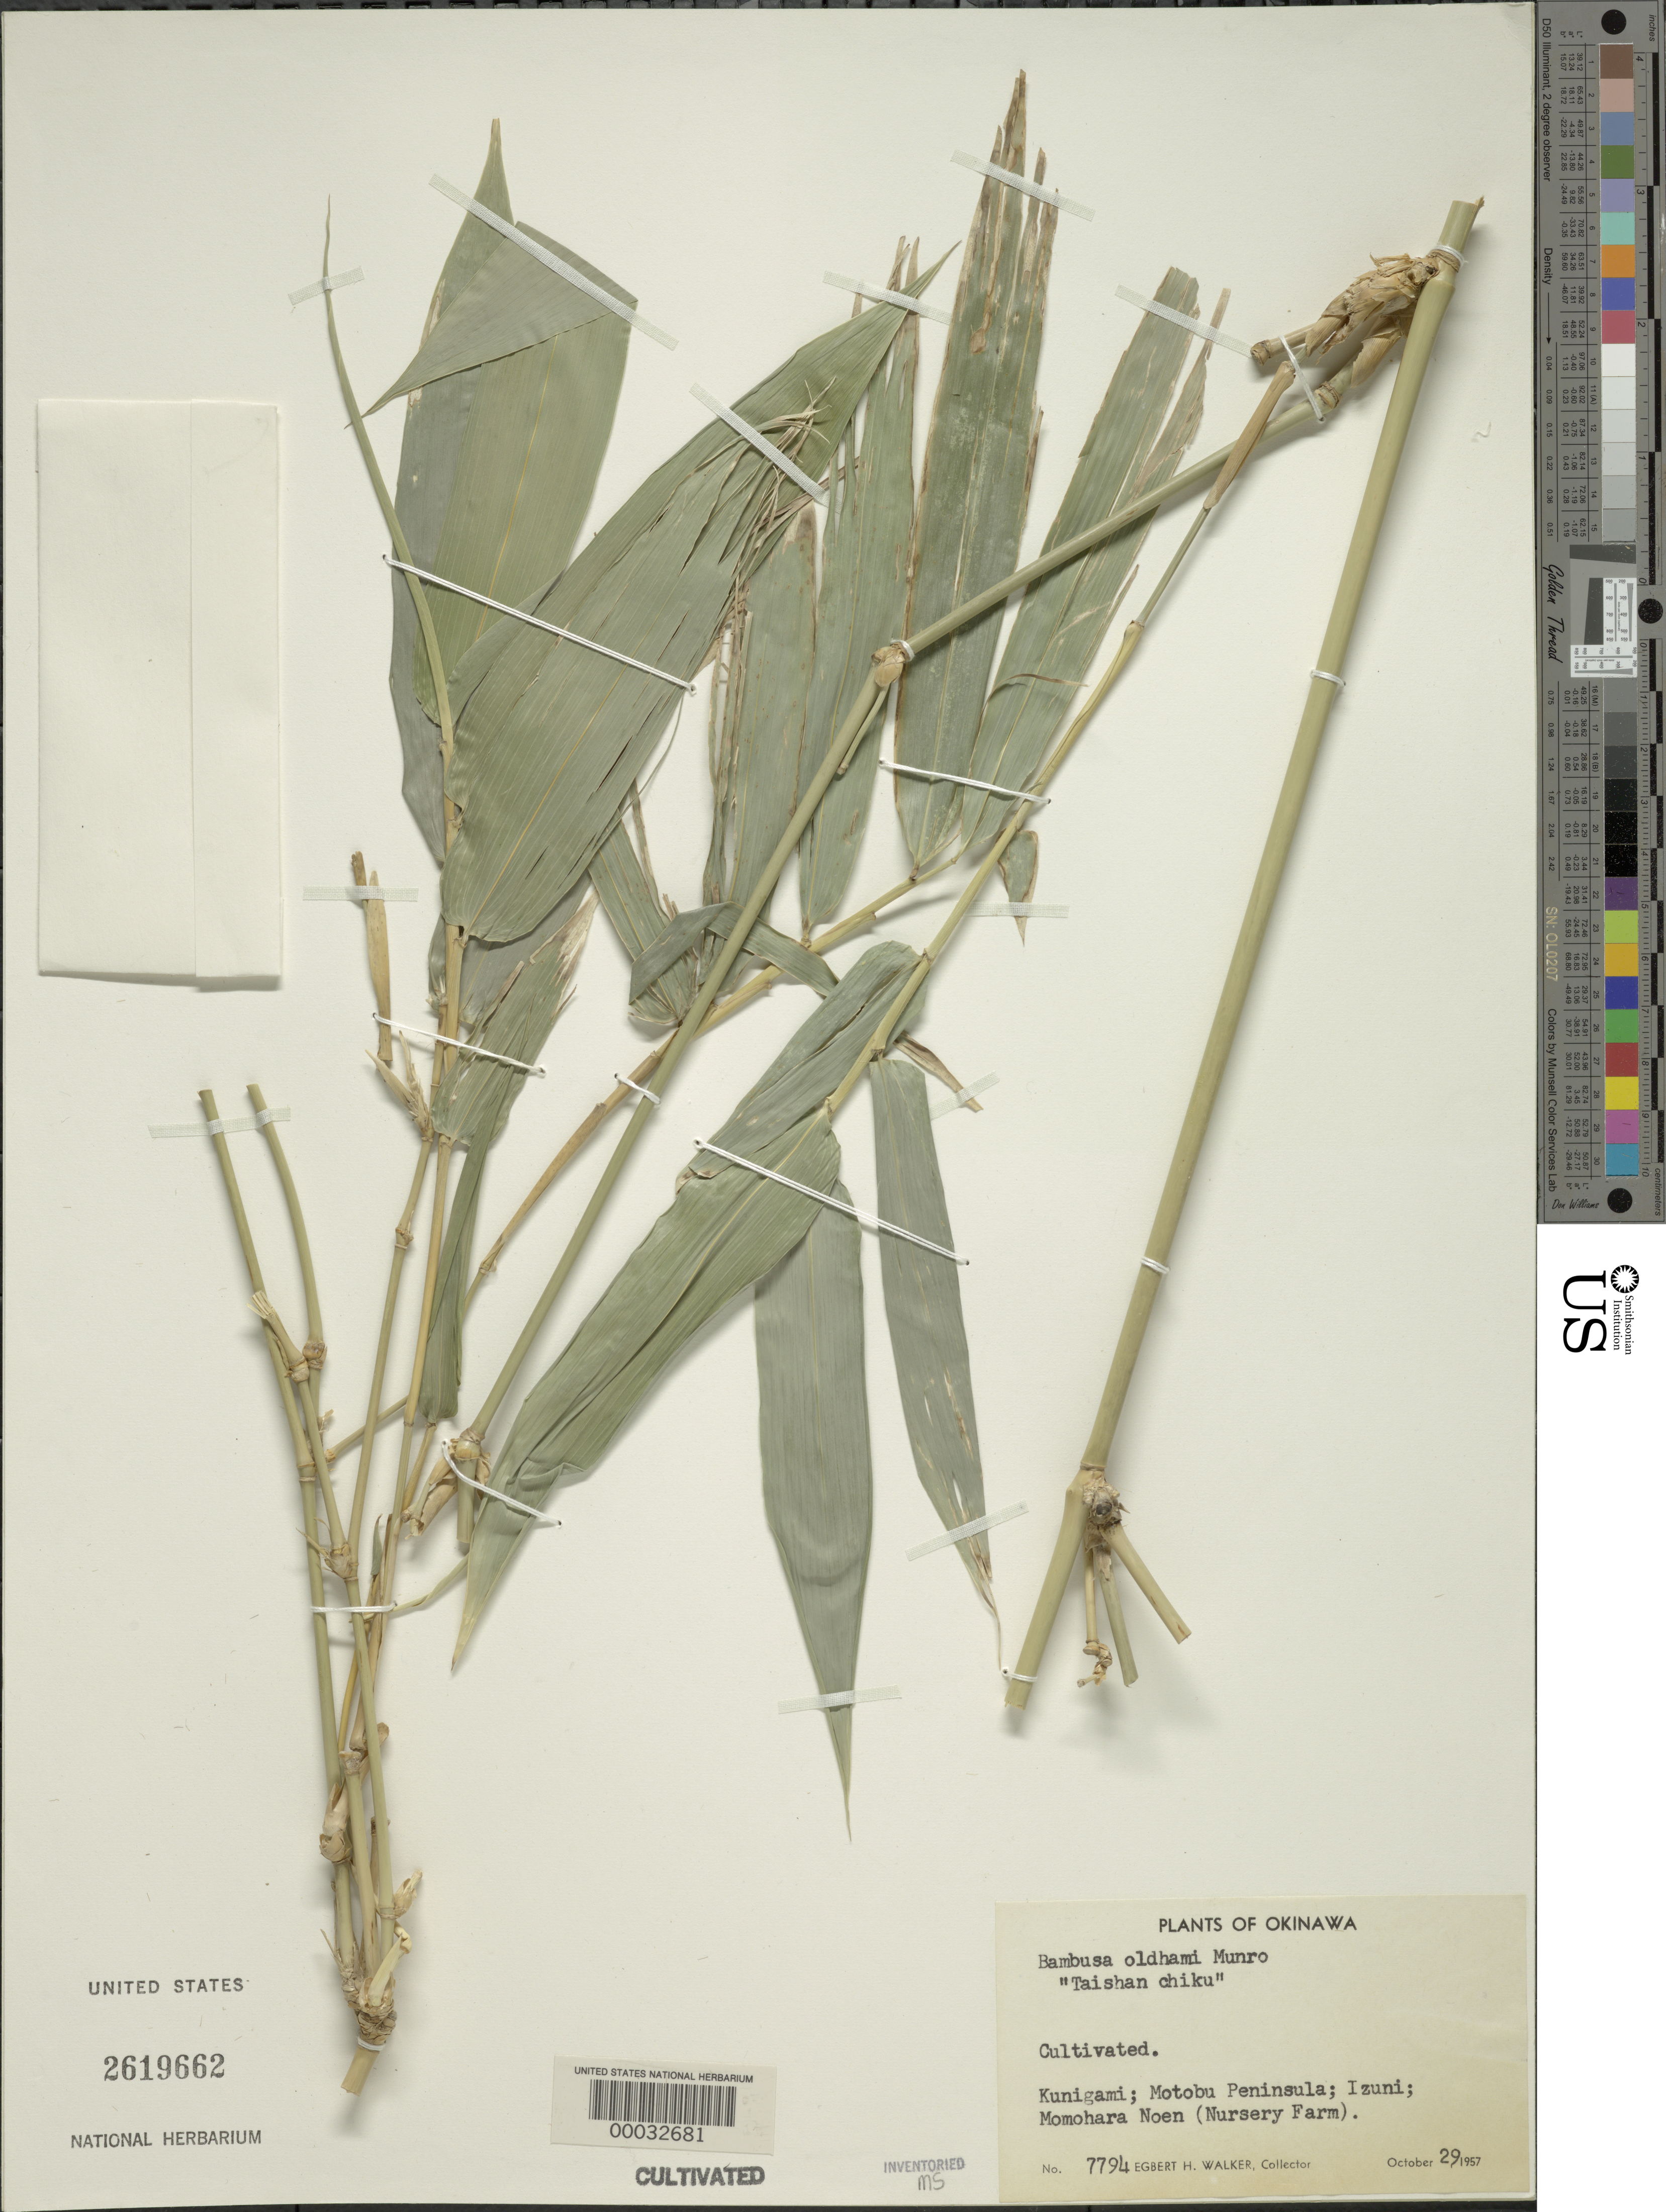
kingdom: Plantae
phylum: Tracheophyta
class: Liliopsida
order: Poales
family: Poaceae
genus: Bambusa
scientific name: Bambusa oldhamii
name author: Munro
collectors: E. H. Walker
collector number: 7794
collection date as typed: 29 Oct 1957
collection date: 1957-10-29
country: Japan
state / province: Okinawa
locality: Kunigami, motobu pennisula, izuni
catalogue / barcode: US 2619662